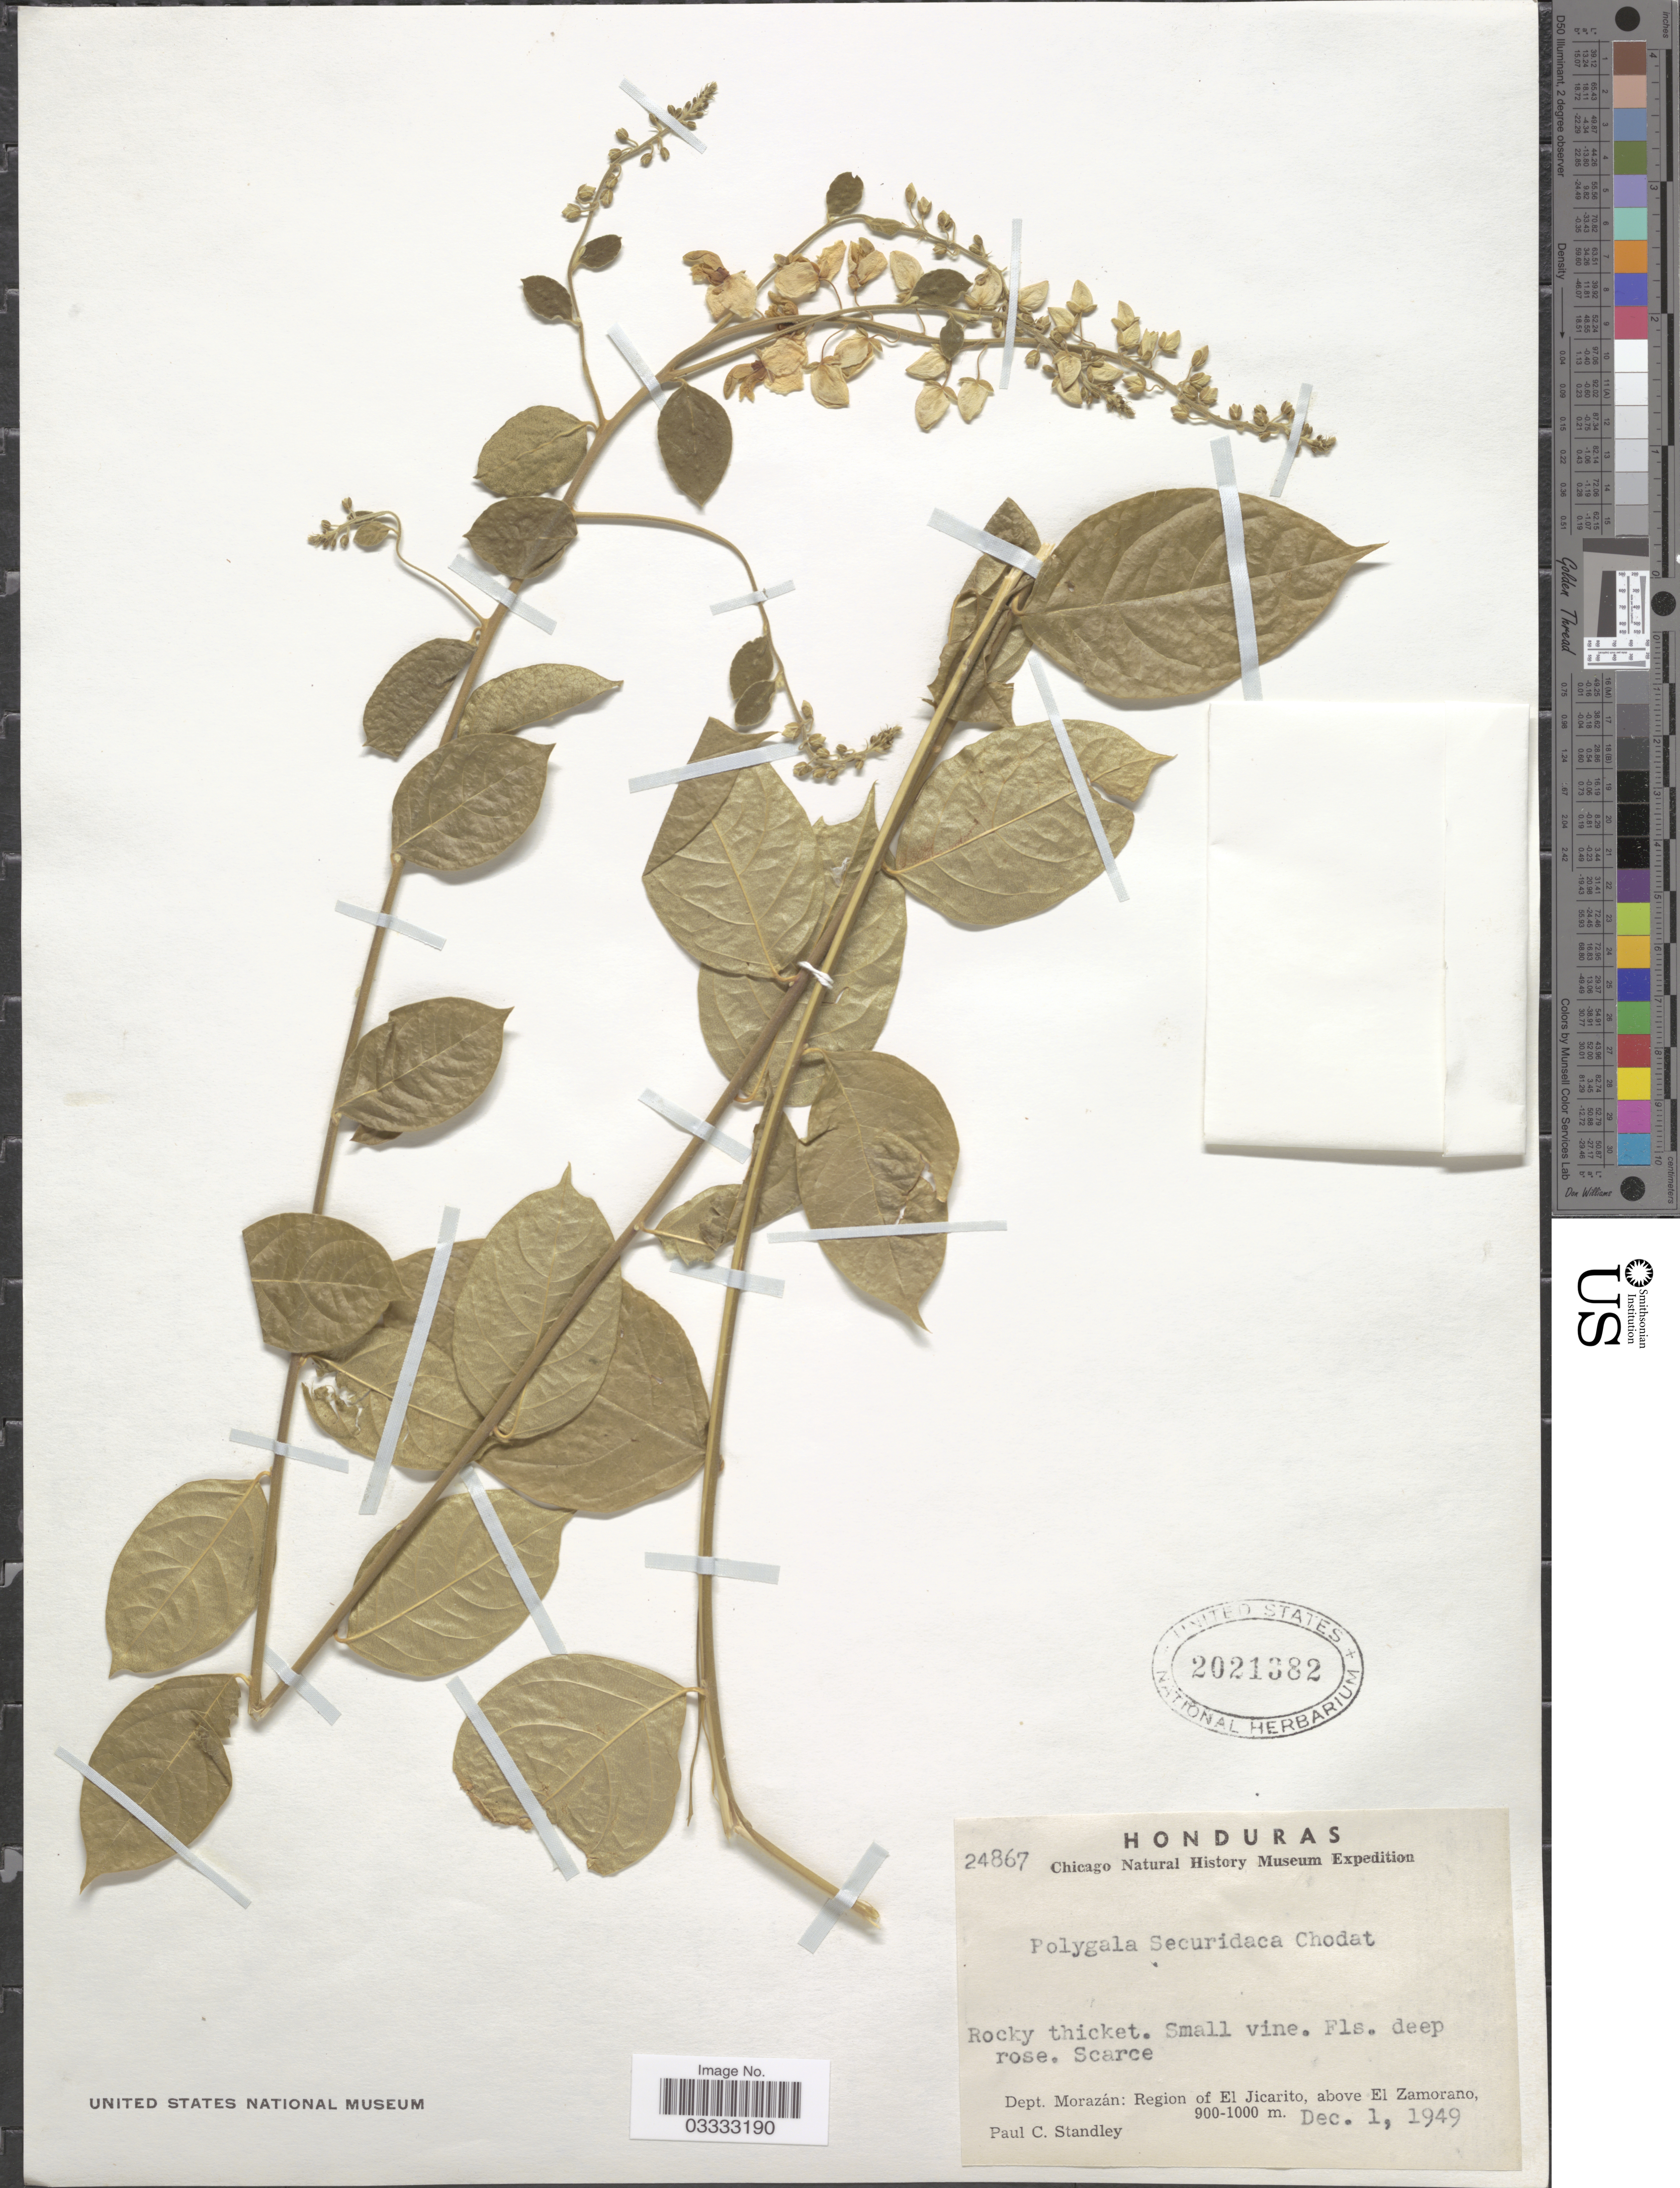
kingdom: Plantae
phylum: Tracheophyta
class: Magnoliopsida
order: Fabales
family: Polygalaceae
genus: Asemeia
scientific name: Asemeia securidaca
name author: (Chodat) J.F.B. Pastore & J.R. Abbott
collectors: P. C. Standley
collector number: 24867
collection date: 1949-12-01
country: Honduras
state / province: Fco. Morazán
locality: Dept. Morazán: region of El Jicarito, above El Zamorano.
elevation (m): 900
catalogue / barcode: US 2021382